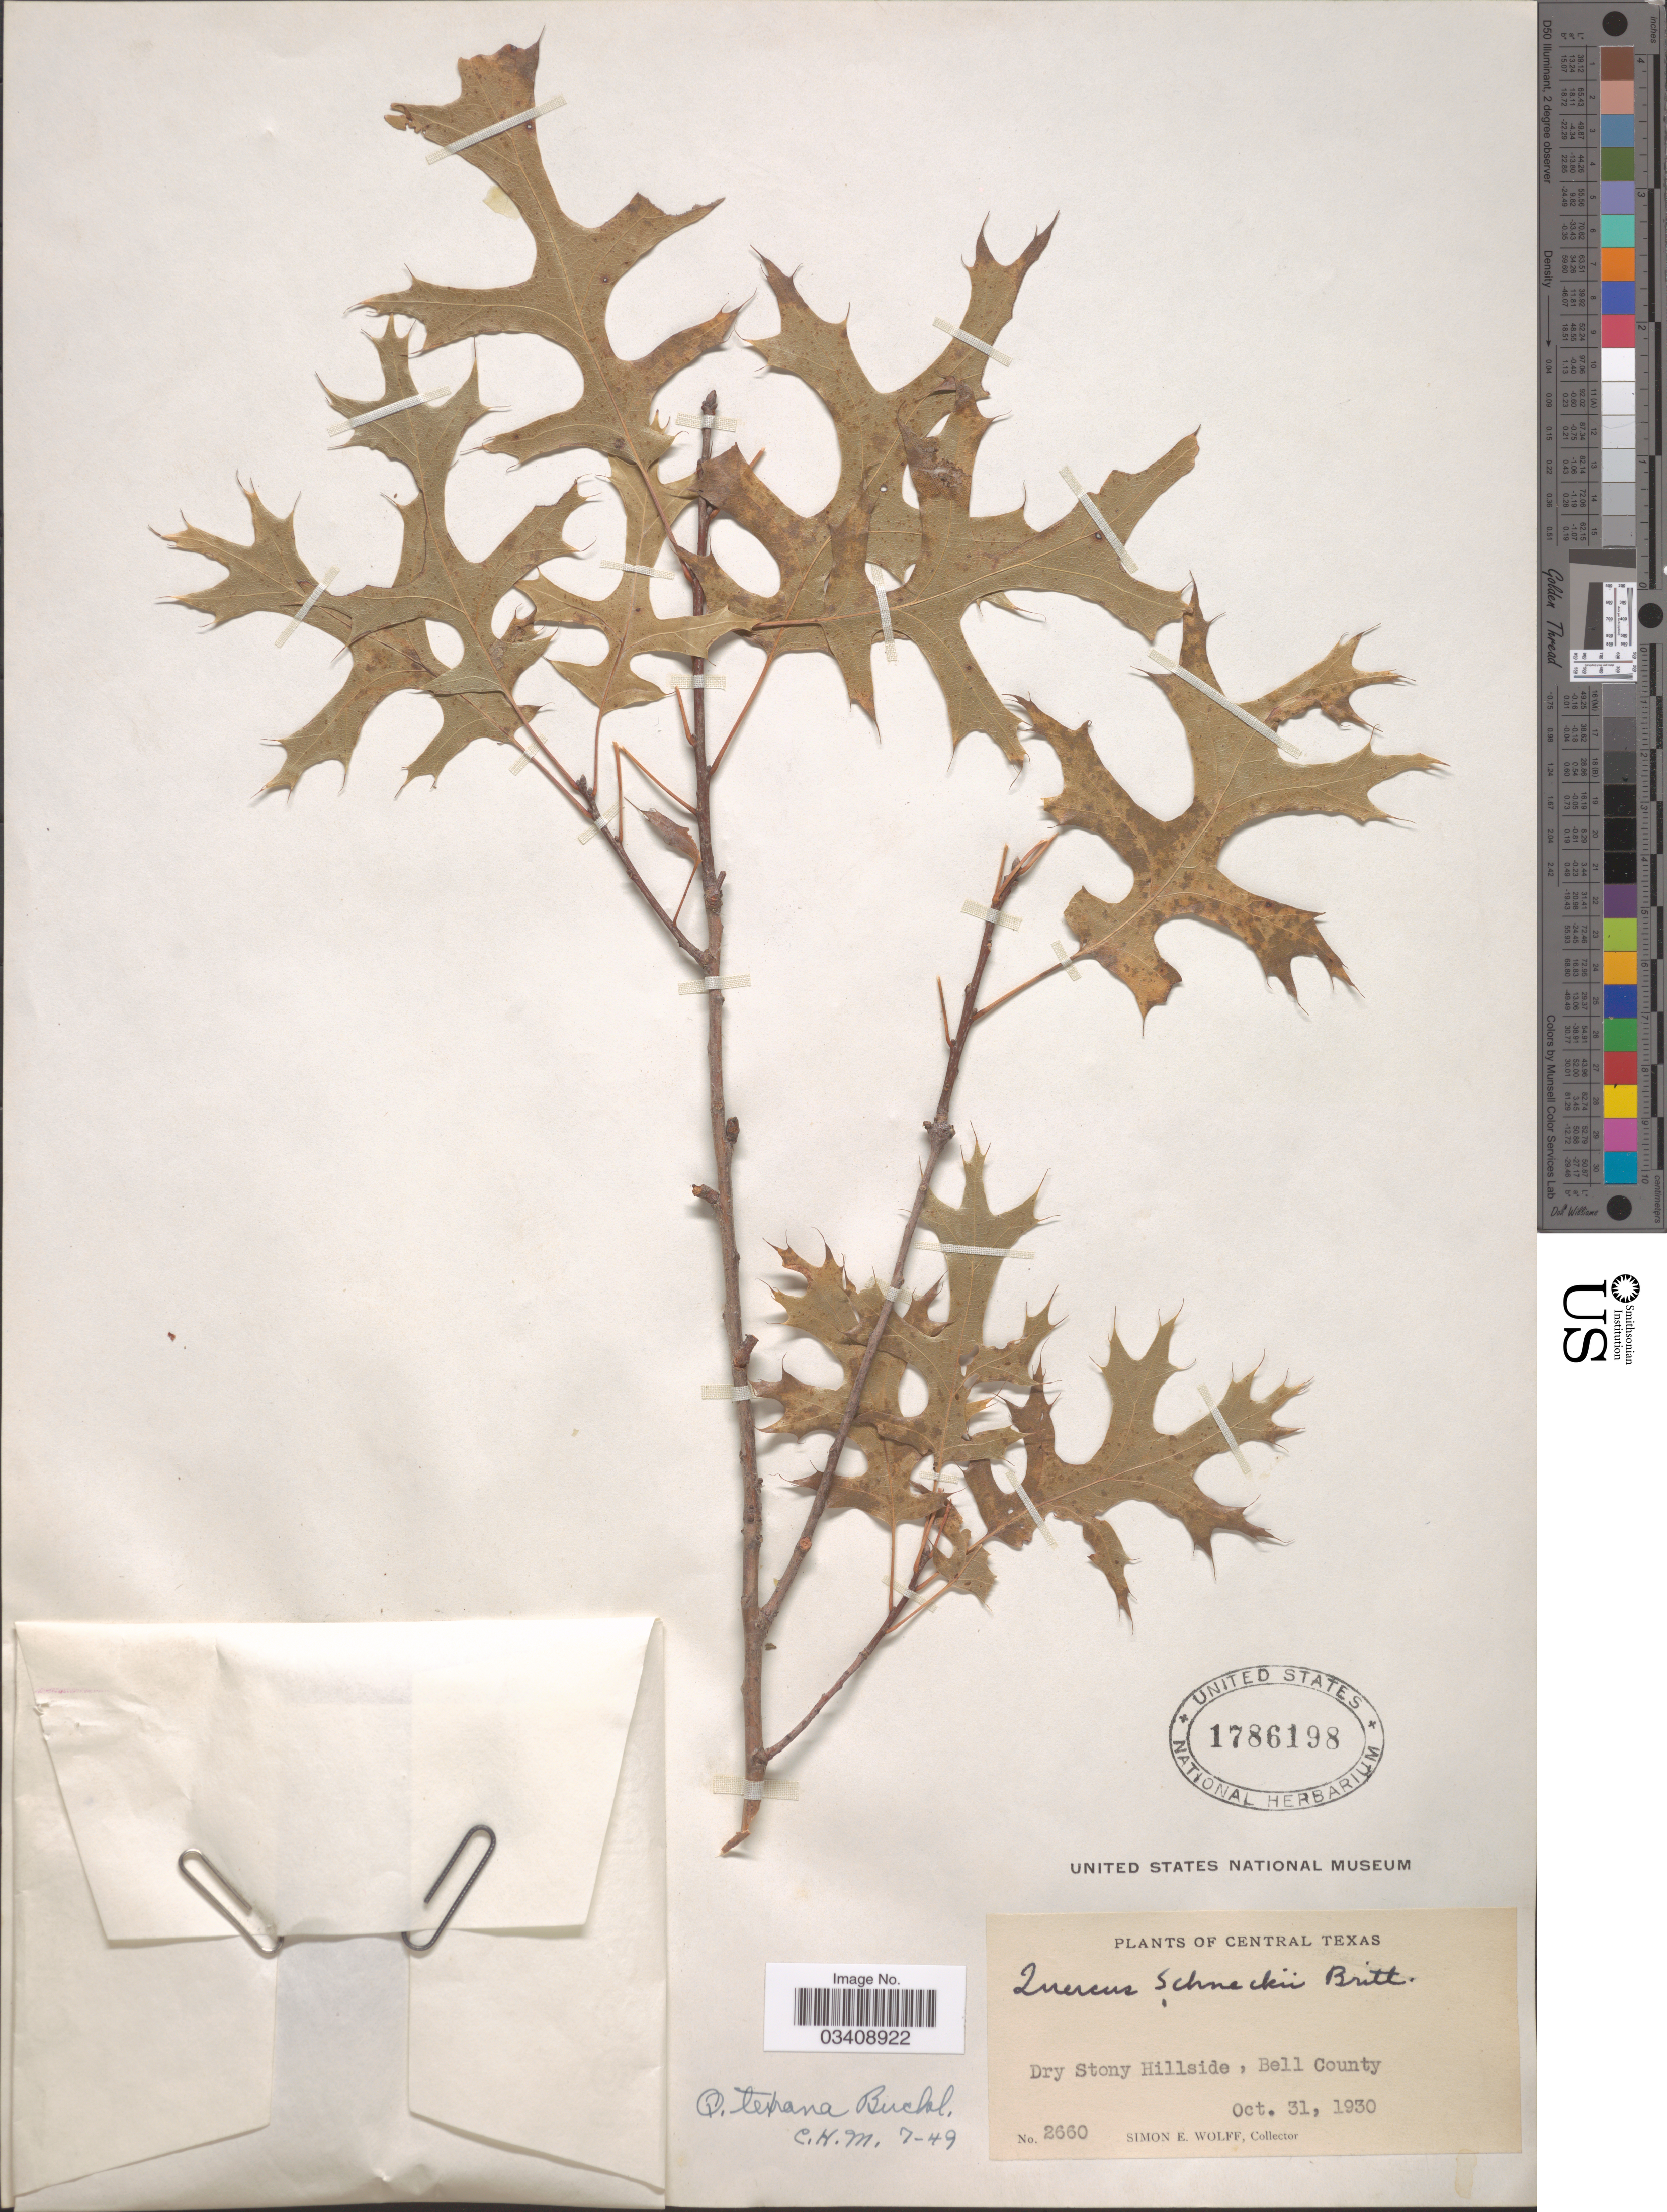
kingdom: Plantae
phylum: Tracheophyta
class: Magnoliopsida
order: Fagales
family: Fagaceae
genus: Quercus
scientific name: Quercus texana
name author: Buckley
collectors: S. E. Wolff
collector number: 2660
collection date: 1930-10-31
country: United States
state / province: Texas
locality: Central Texas. Bell County.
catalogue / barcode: US 1786198